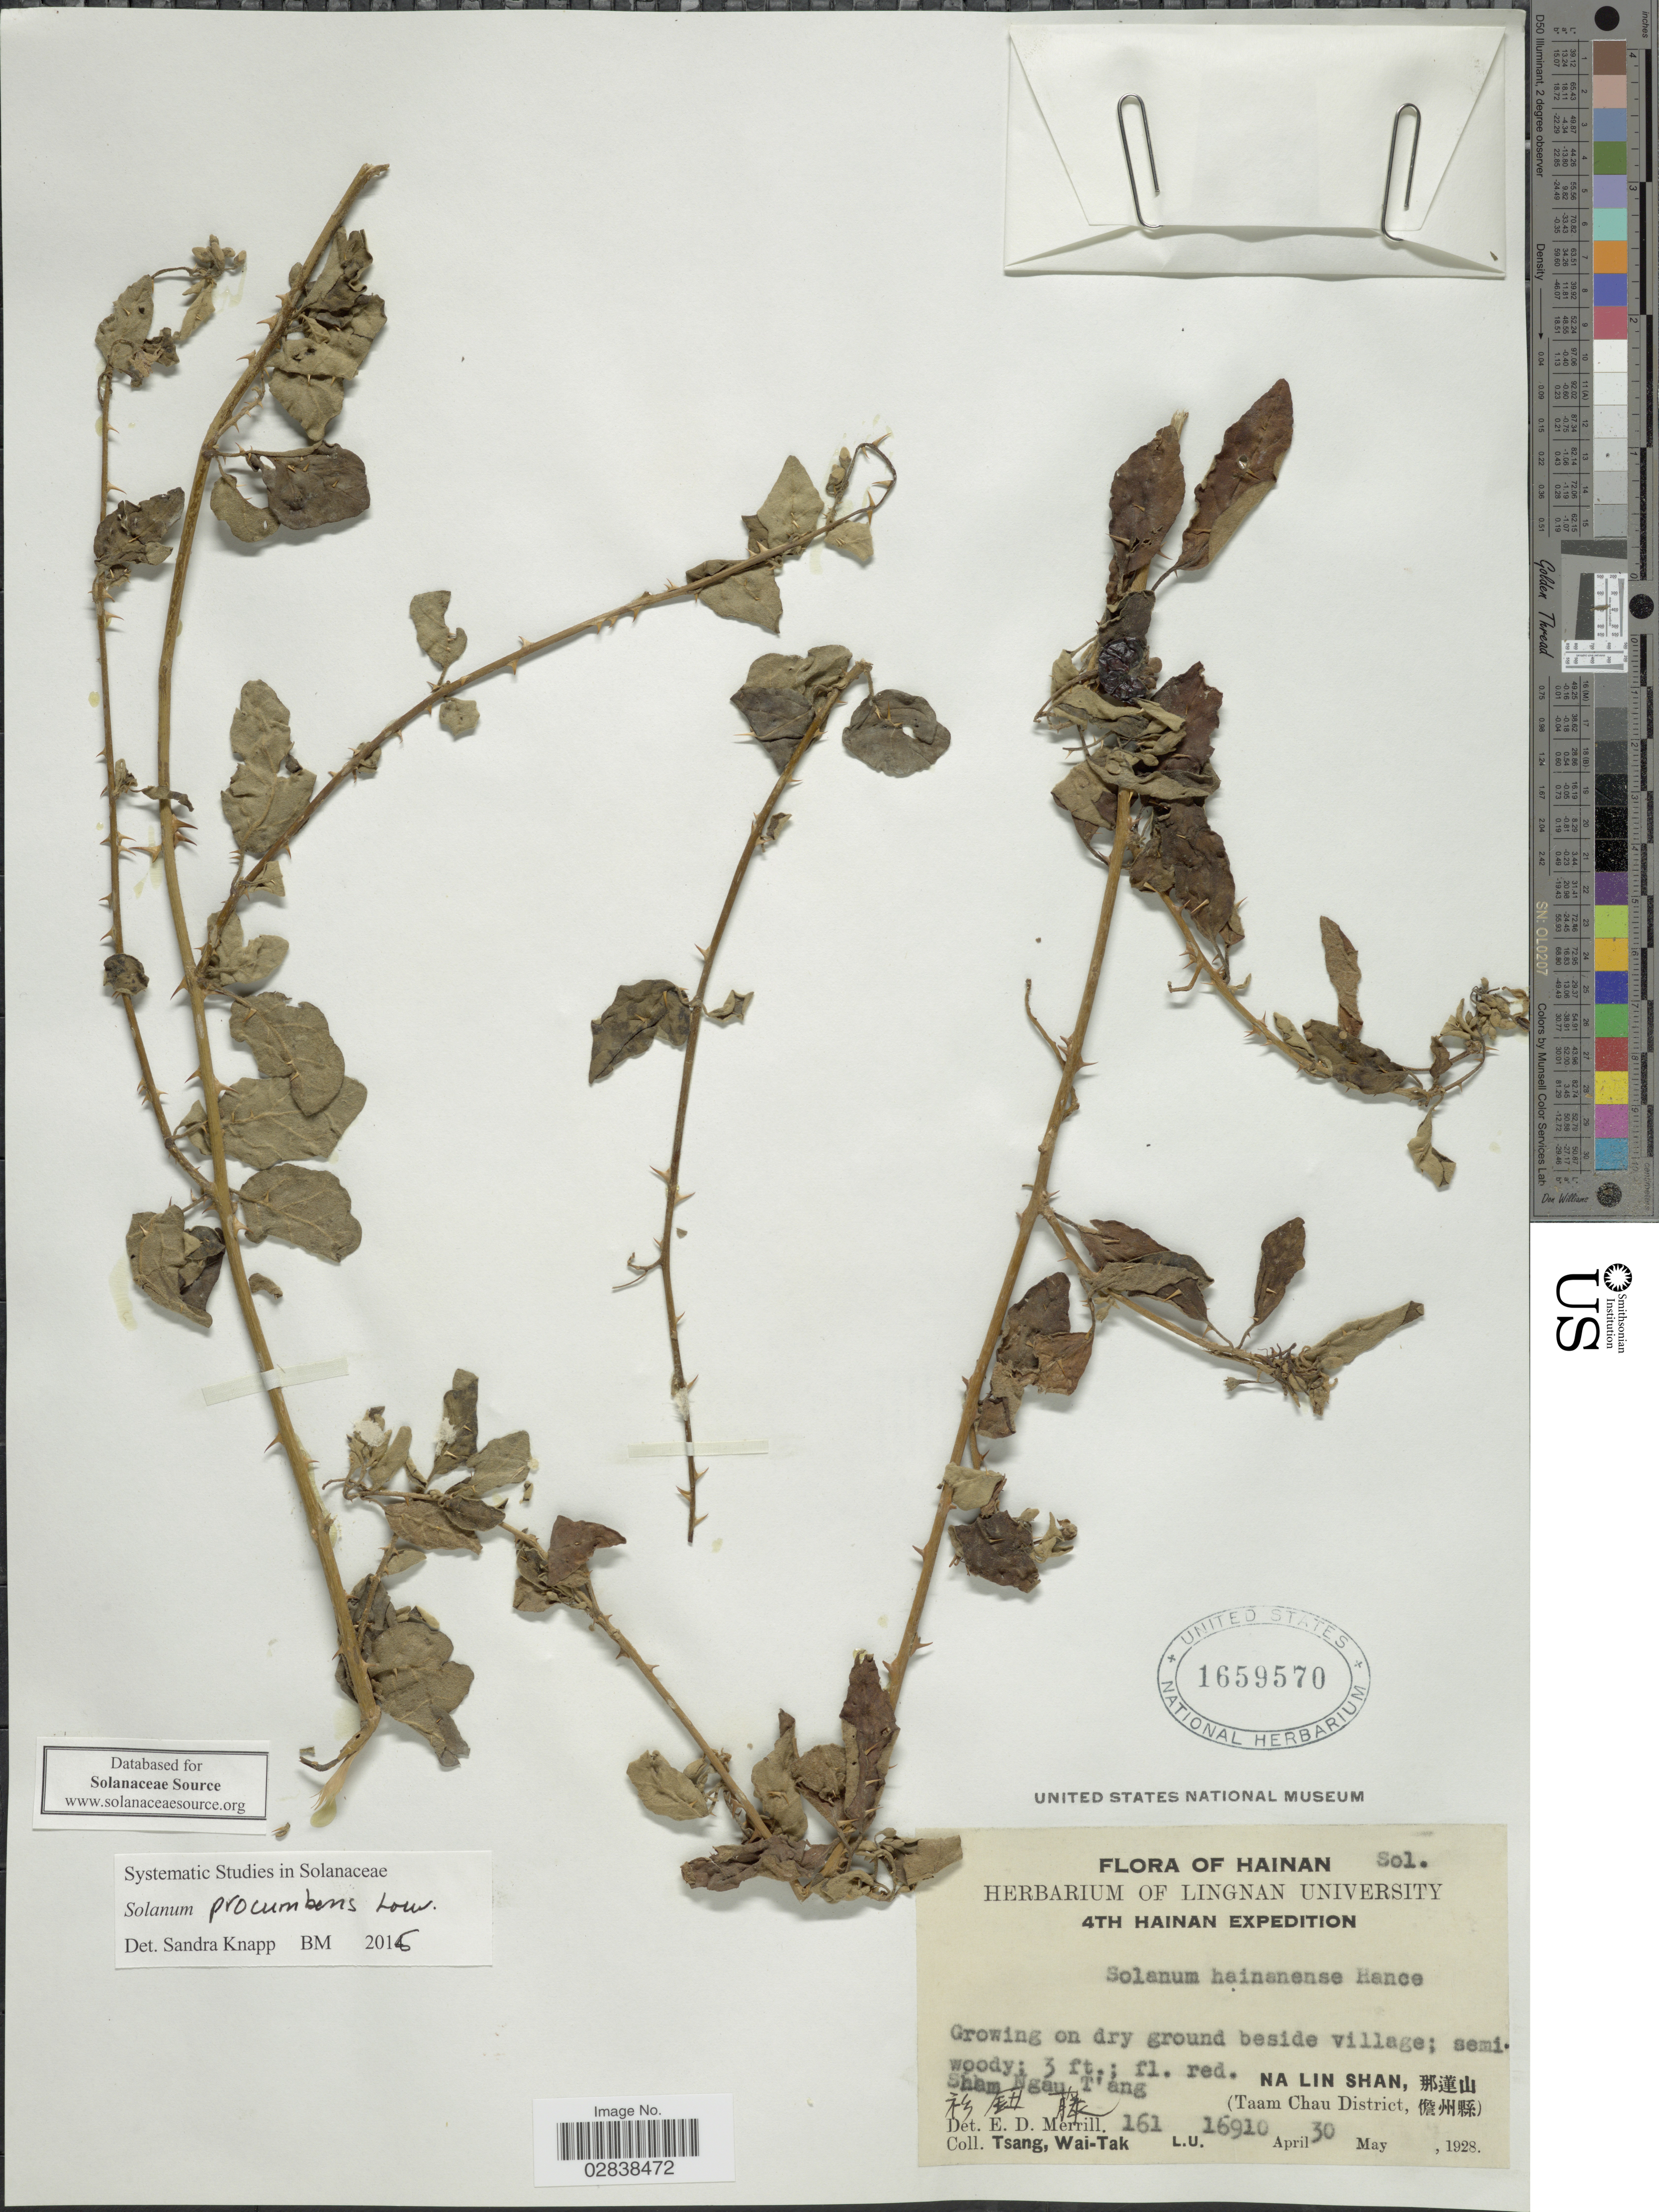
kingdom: Plantae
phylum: Tracheophyta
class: Magnoliopsida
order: Solanales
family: Solanaceae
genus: Solanum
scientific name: Solanum hainanense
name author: Hance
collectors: W. T. Tsang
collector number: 161/16910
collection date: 1928-04-30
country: China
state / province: Hainan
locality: Hainan, Na Lin Shan (Taam Chau District), Sham gau T'ang.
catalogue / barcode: US 1659570